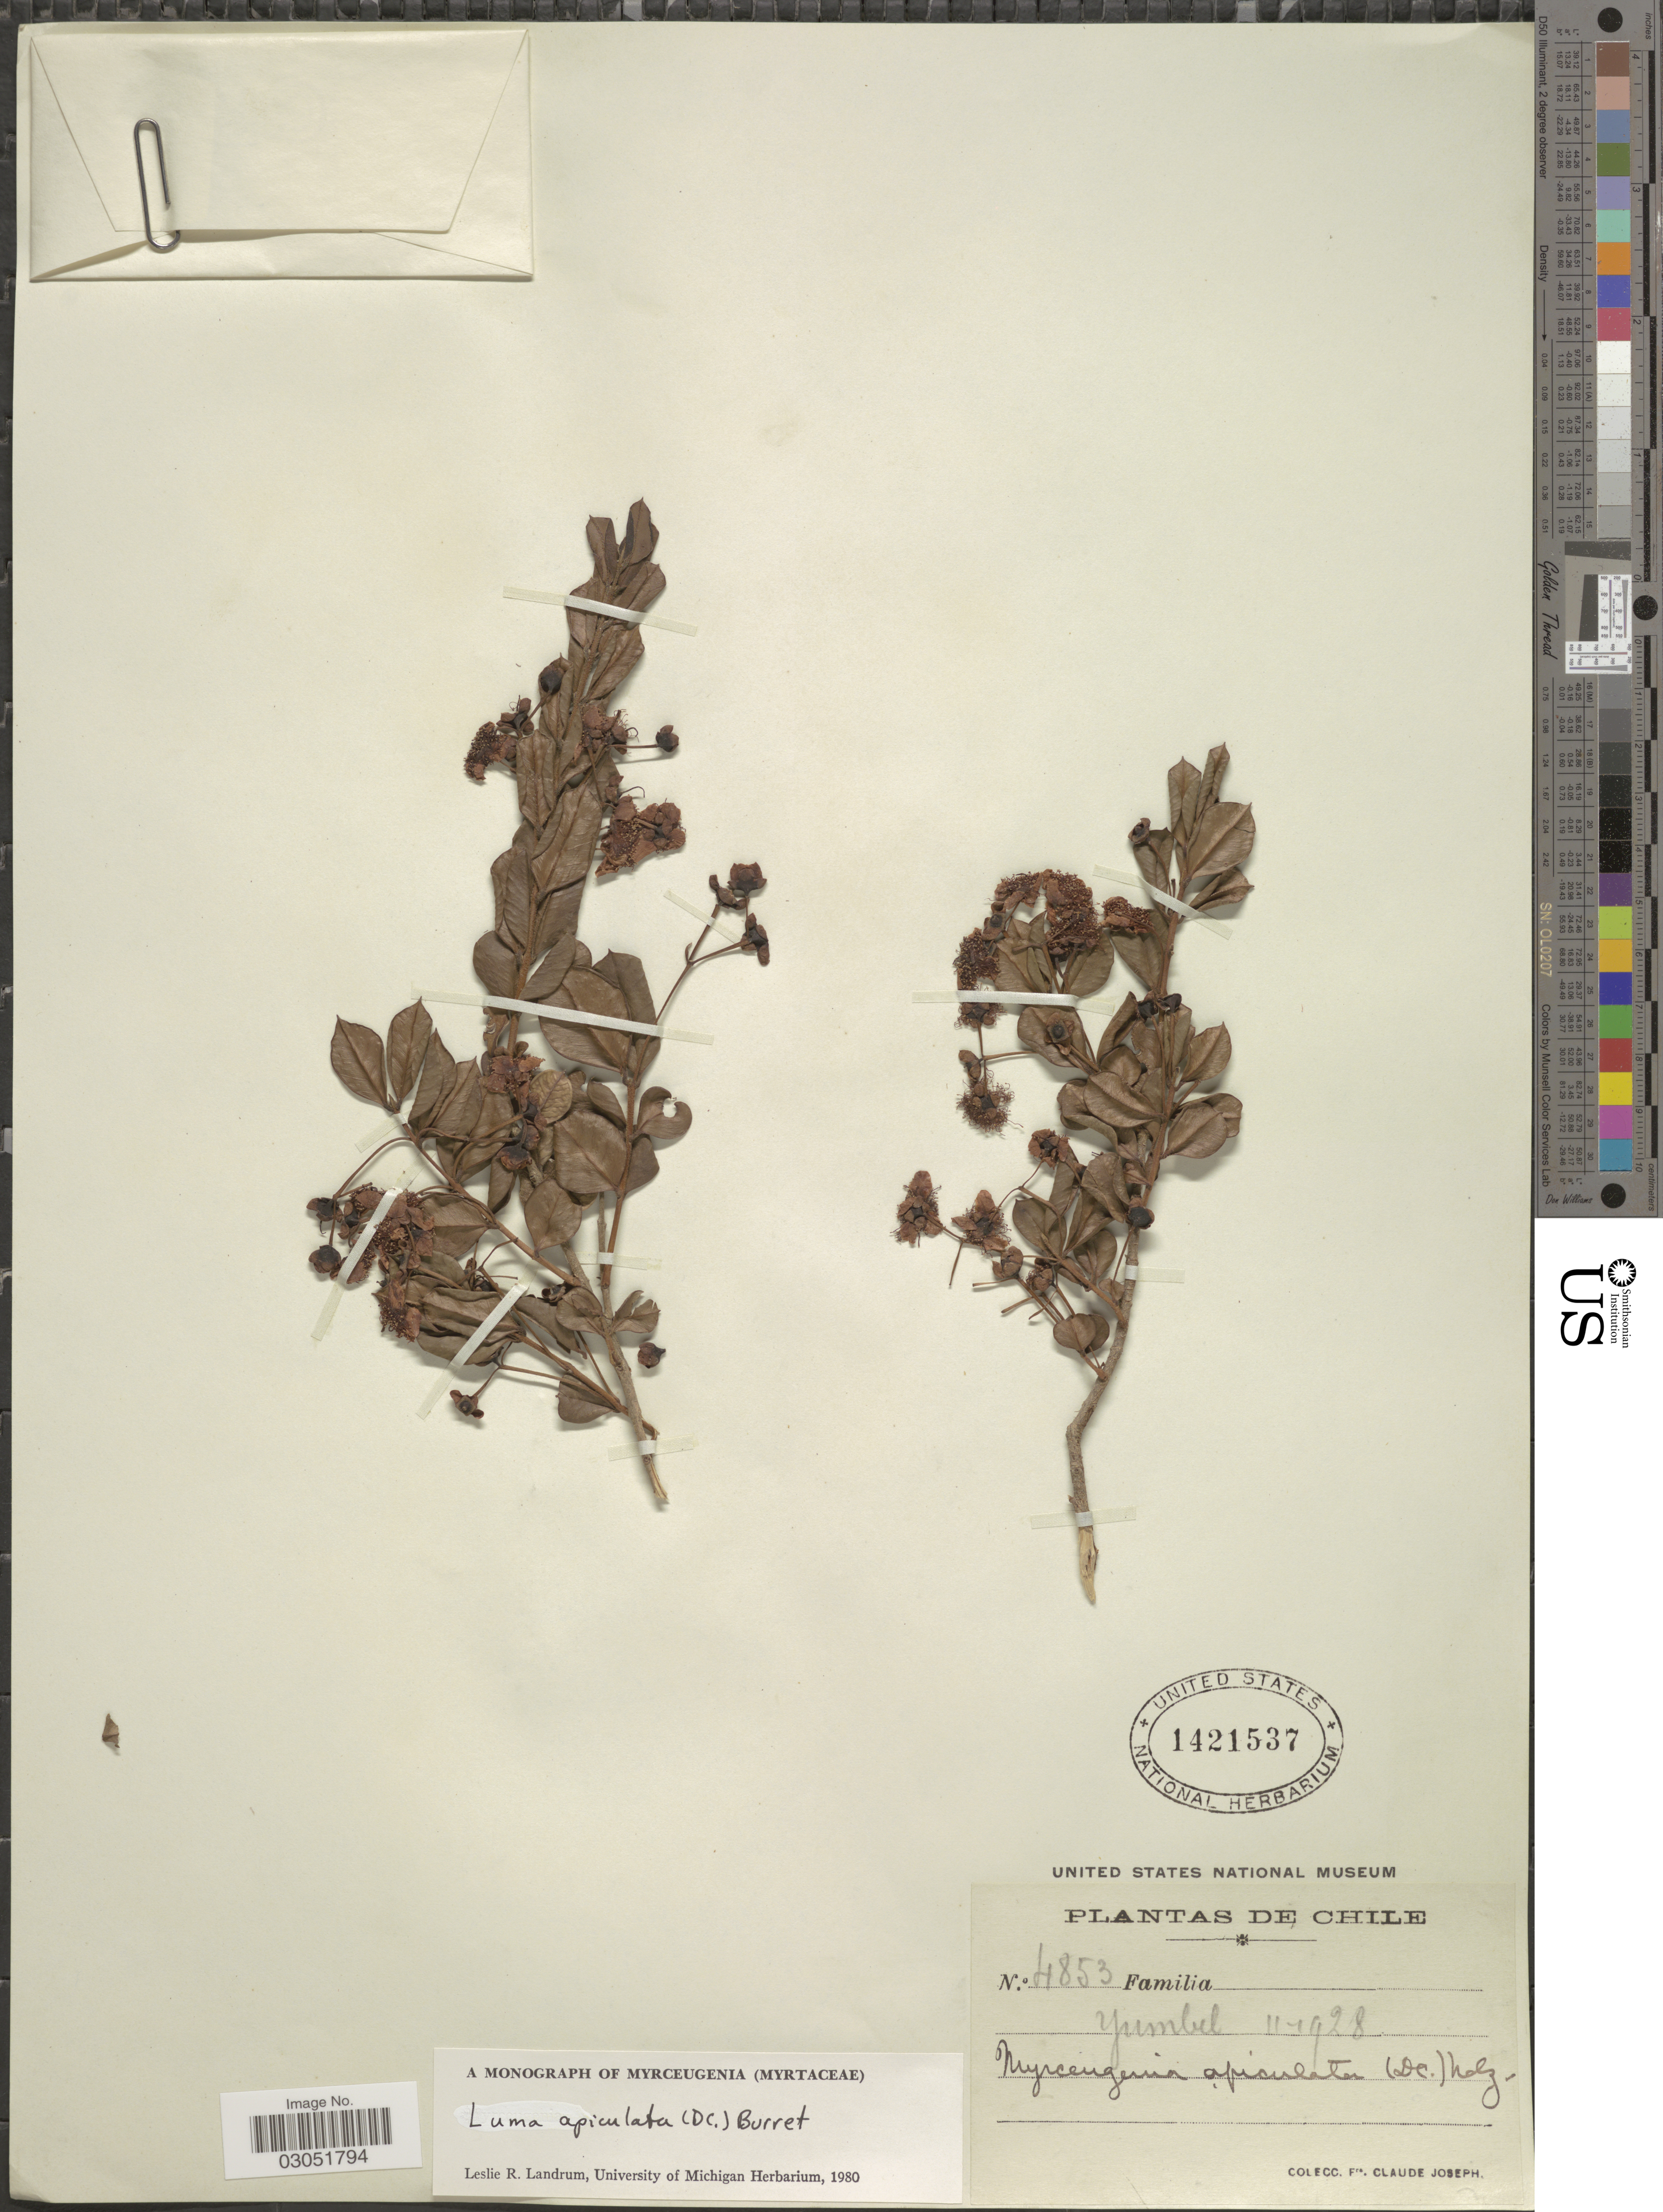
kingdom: Plantae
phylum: Tracheophyta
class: Magnoliopsida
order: Myrtales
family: Myrtaceae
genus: Luma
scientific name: Luma apiculata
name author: (DC.) Burret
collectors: Bro. Claude-Joseph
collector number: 4853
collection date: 1928-11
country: Chile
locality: Yumbel.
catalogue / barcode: US 1421537